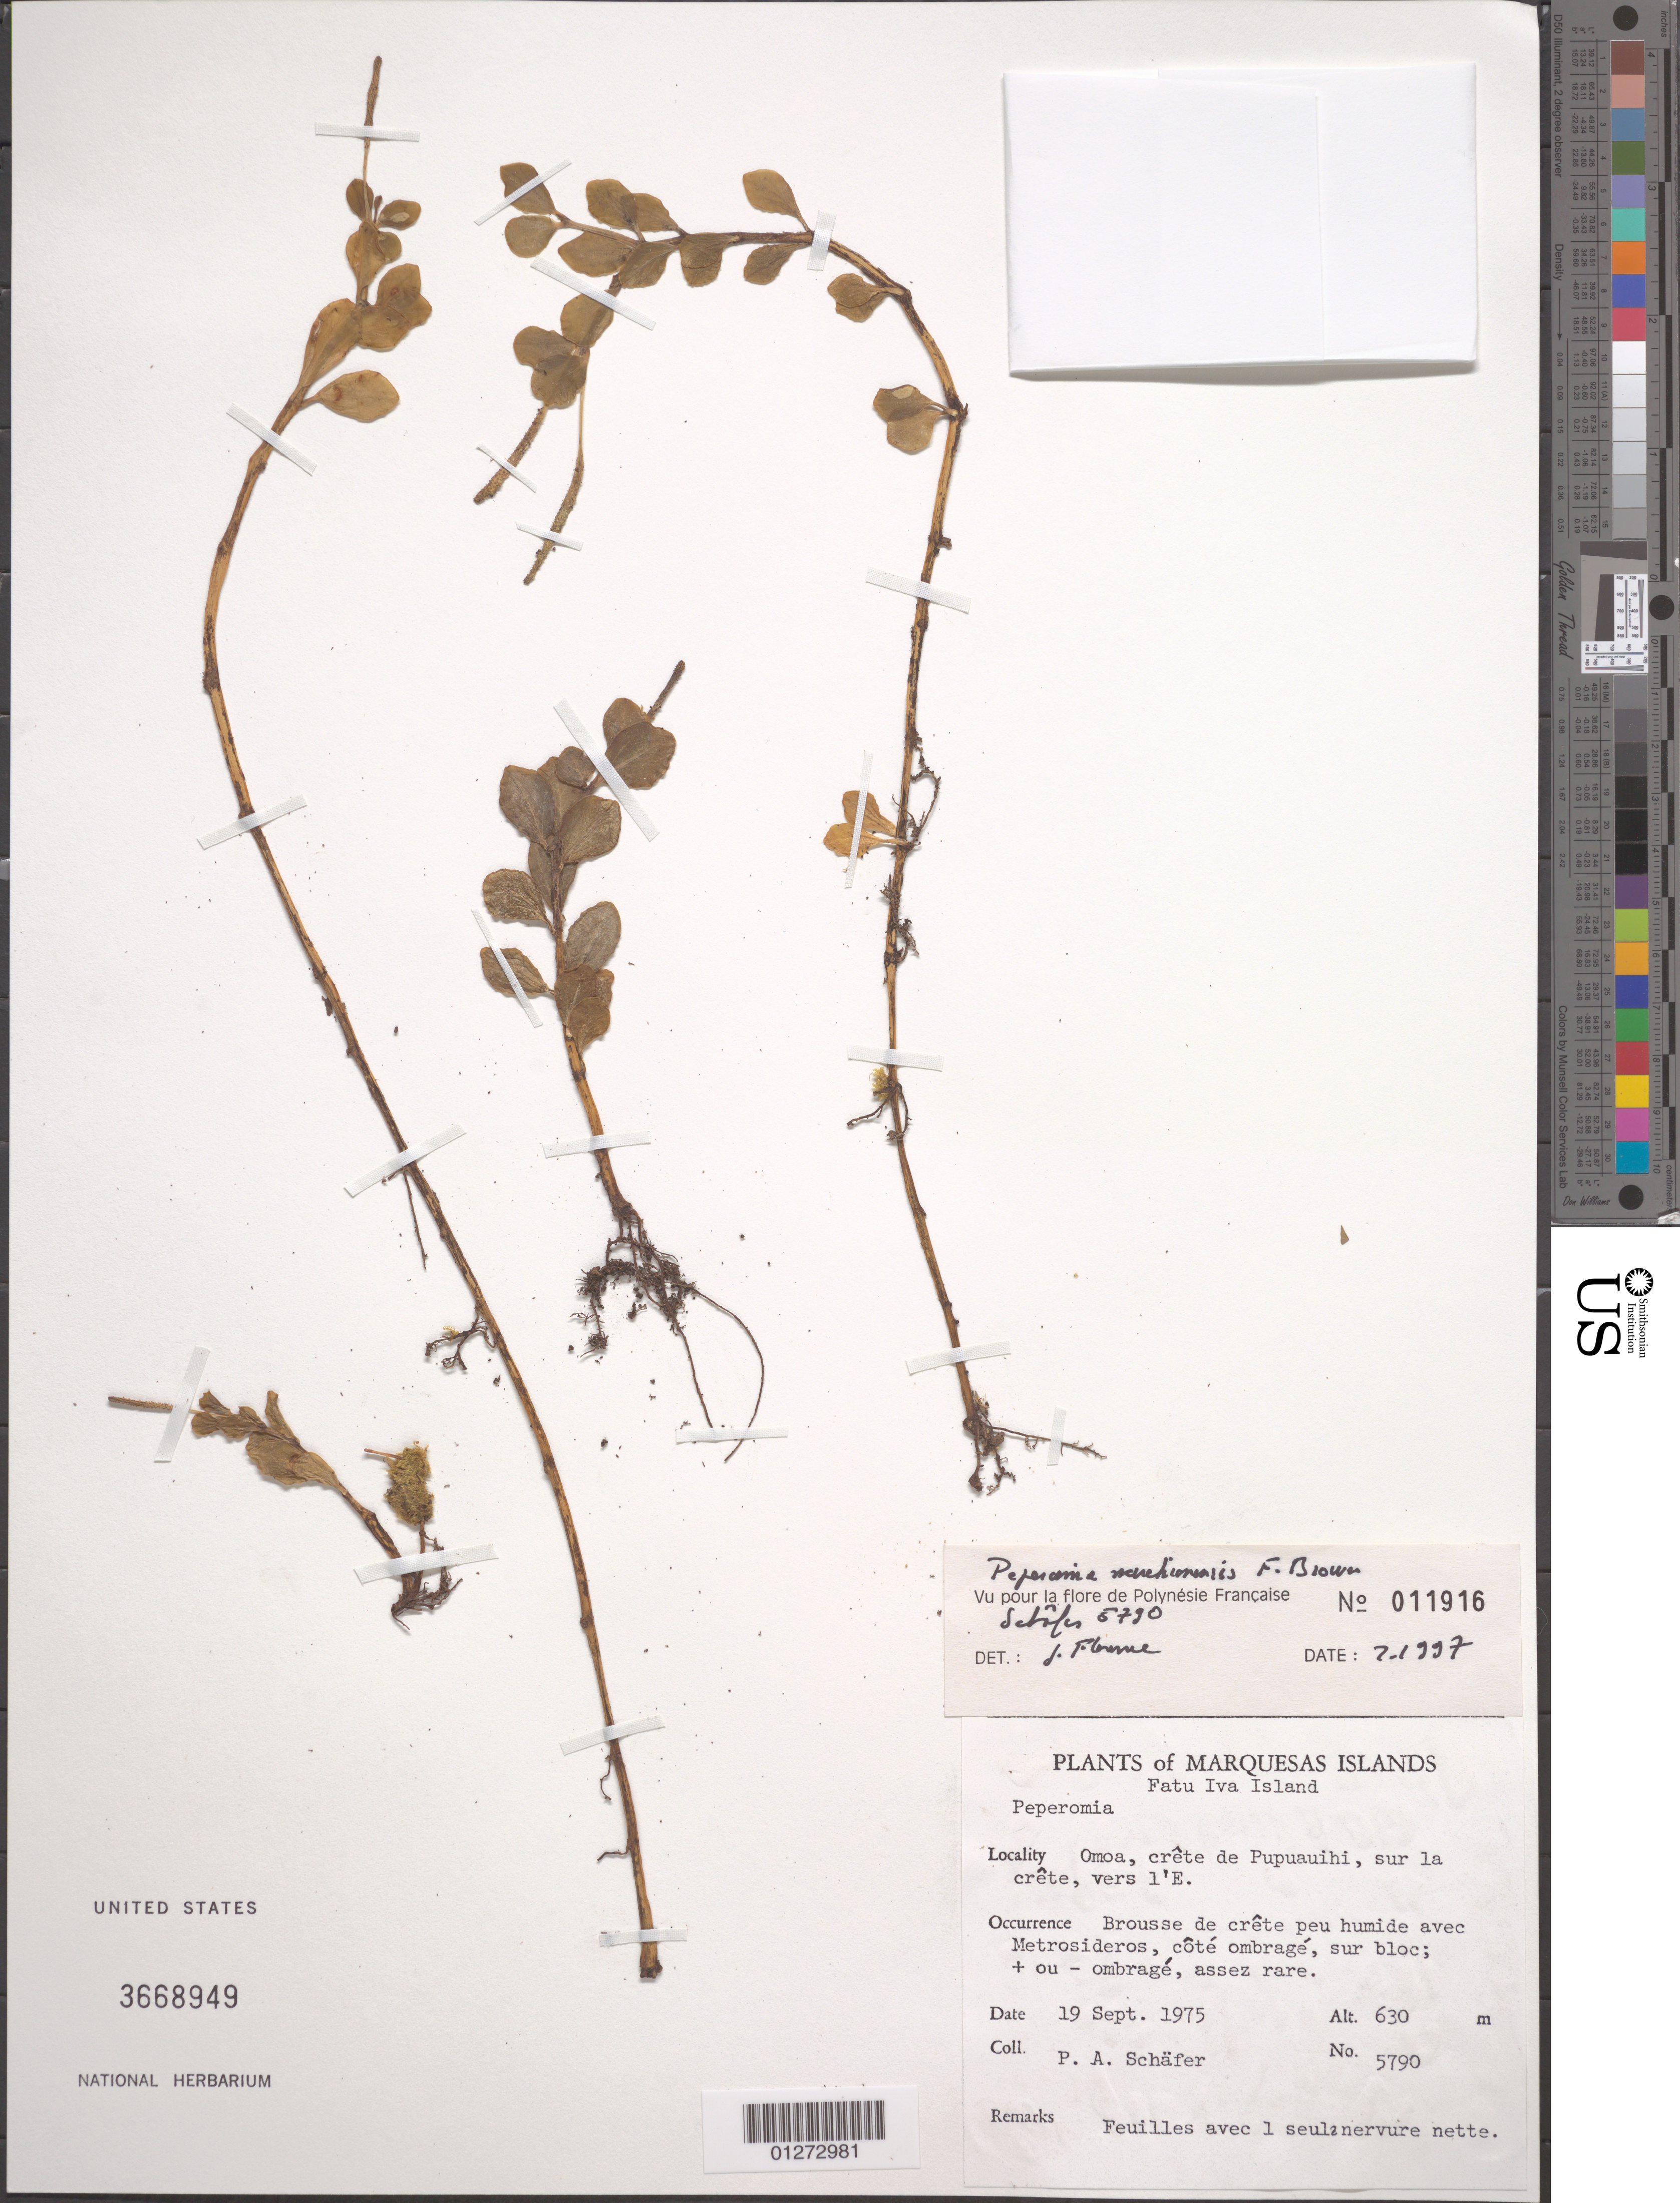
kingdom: Plantae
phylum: Tracheophyta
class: Magnoliopsida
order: Piperales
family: Piperaceae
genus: Peperomia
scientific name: Peperomia marchionensis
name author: F. Br.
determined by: Florence, J.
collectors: P. A. Schäfer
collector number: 5790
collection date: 1975-09-19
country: French Polynesia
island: Fatu Hiva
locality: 'Omo'a, crête de Pupuauihi, sur la crête, vers l'E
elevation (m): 630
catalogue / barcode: US 3668949